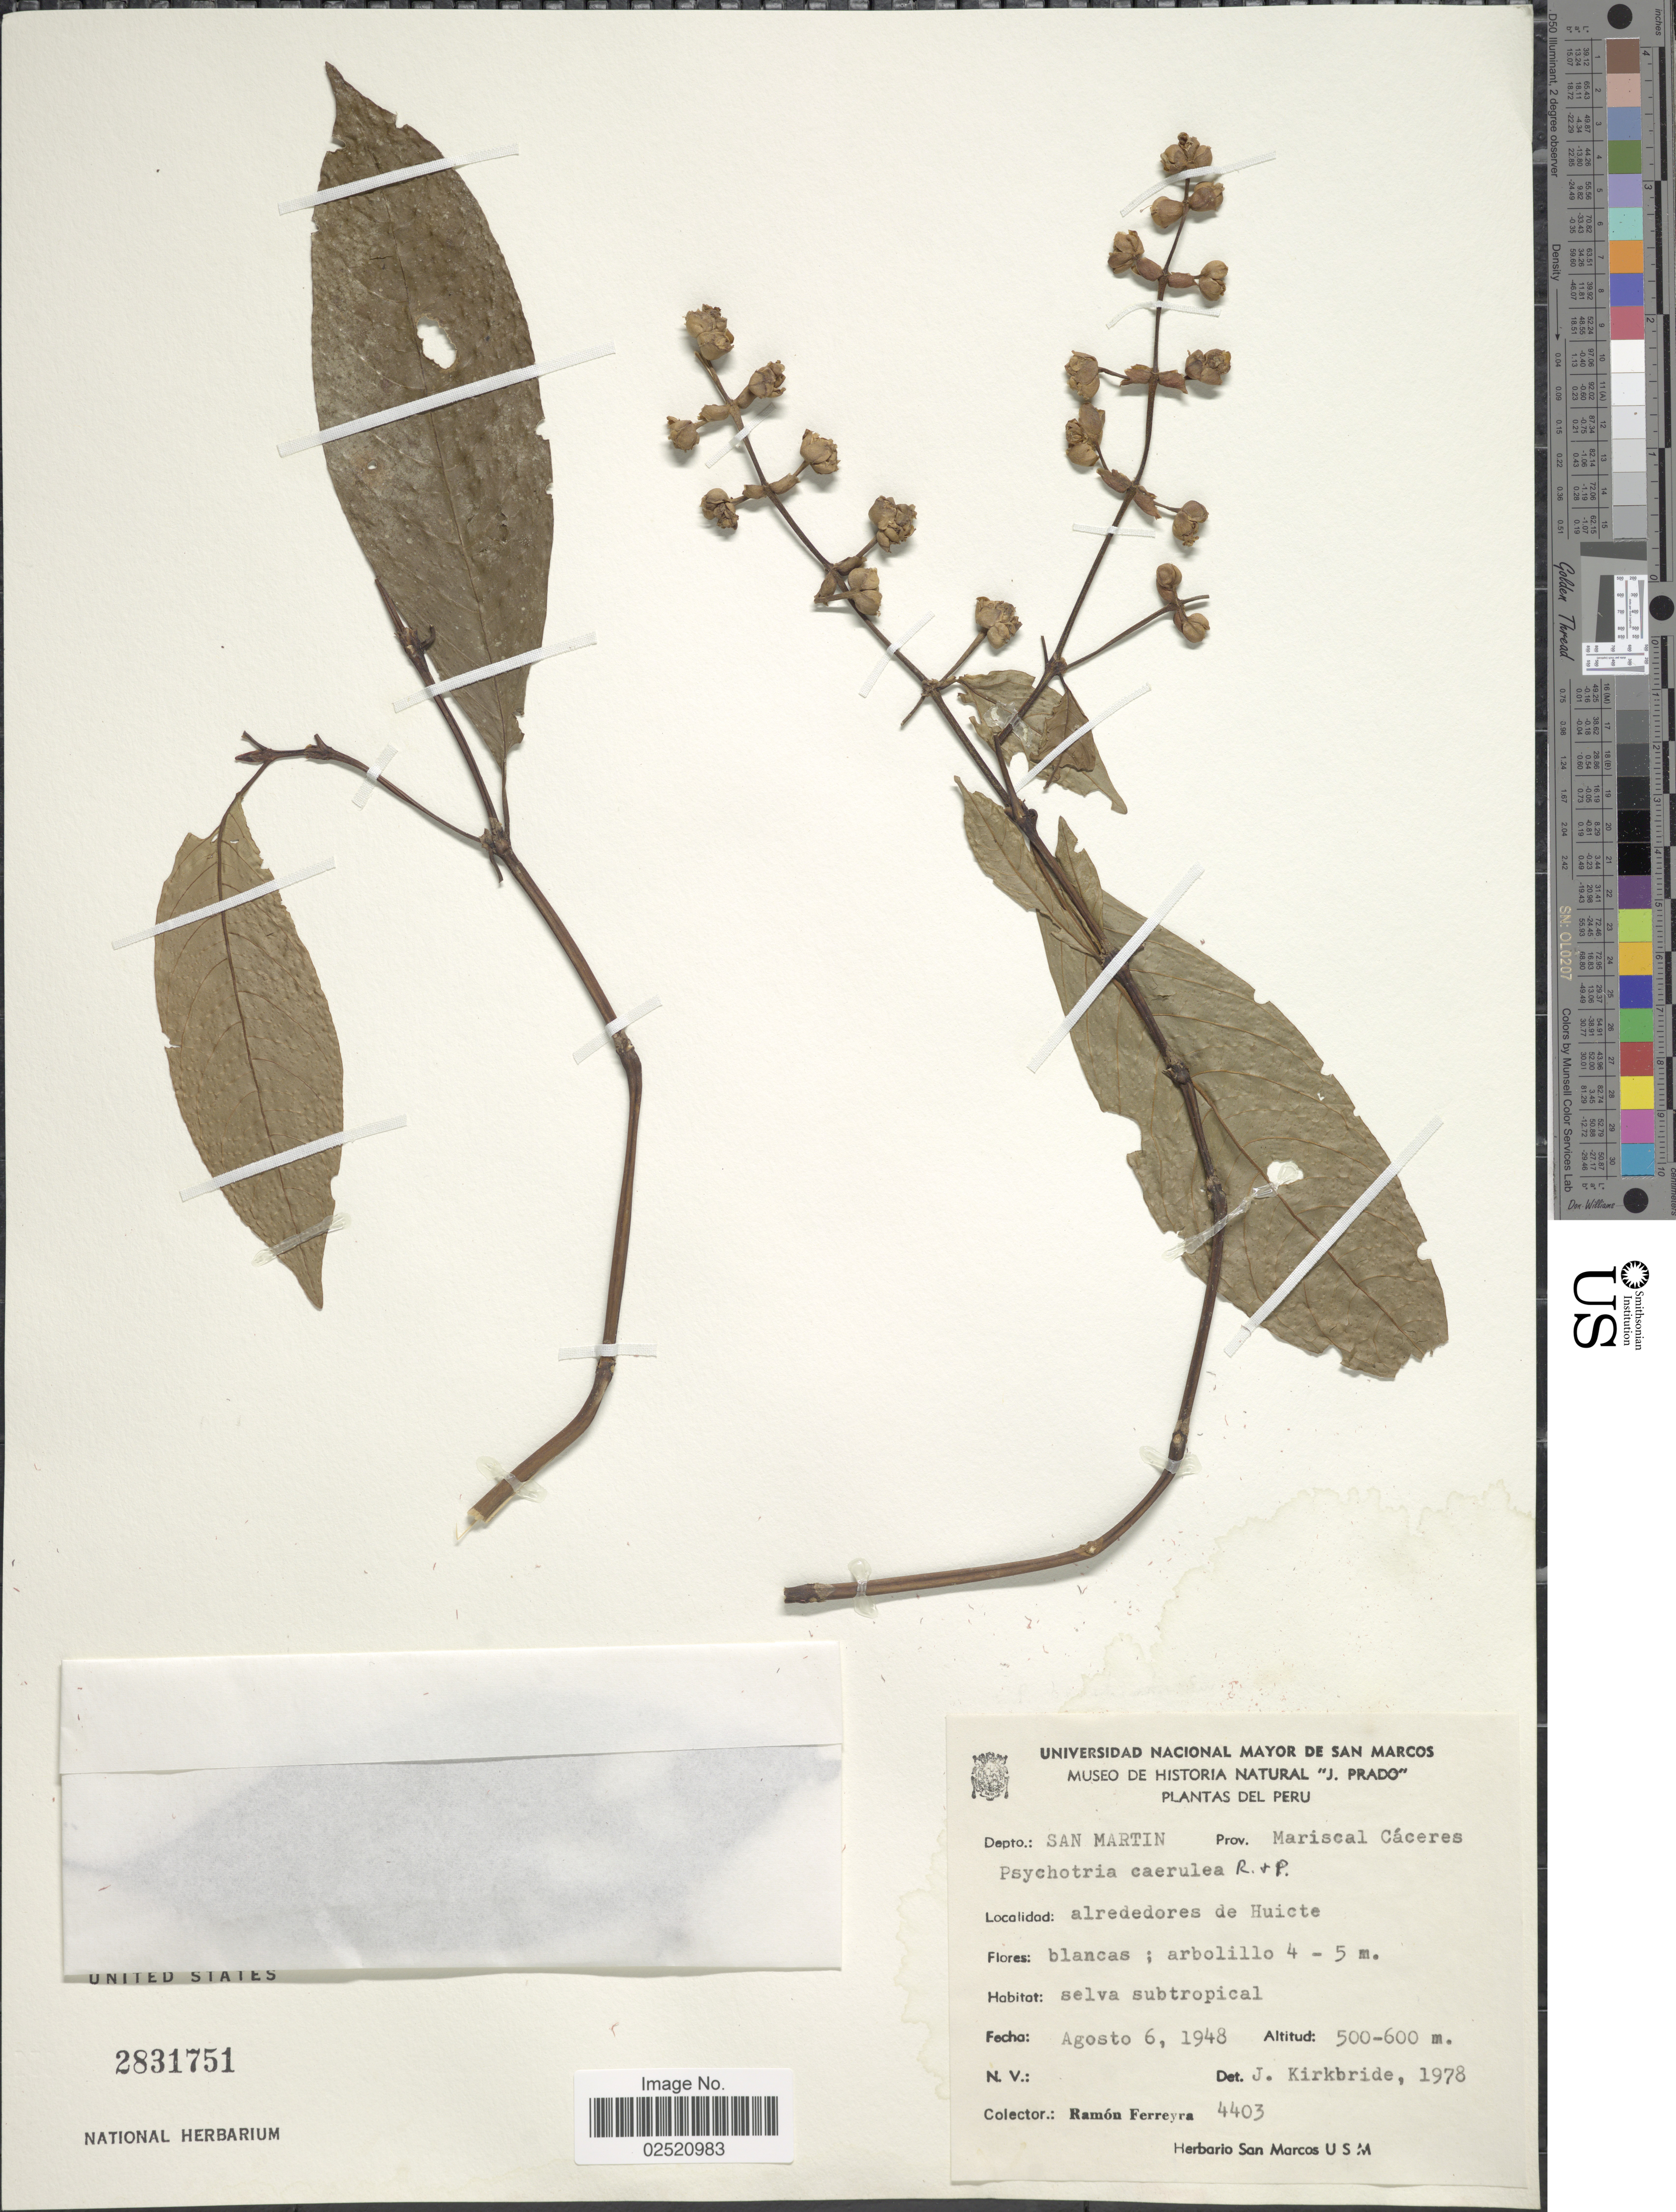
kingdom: Plantae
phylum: Tracheophyta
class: Magnoliopsida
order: Gentianales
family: Rubiaceae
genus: Psychotria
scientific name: Psychotria caerulea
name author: Ruiz & Pav.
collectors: R. A. Ferreyra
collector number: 4403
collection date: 1948-08-06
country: Peru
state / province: San Martín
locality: Prov. Mariscal Caceres, alrededores de Huicte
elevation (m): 500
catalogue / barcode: US 2831751